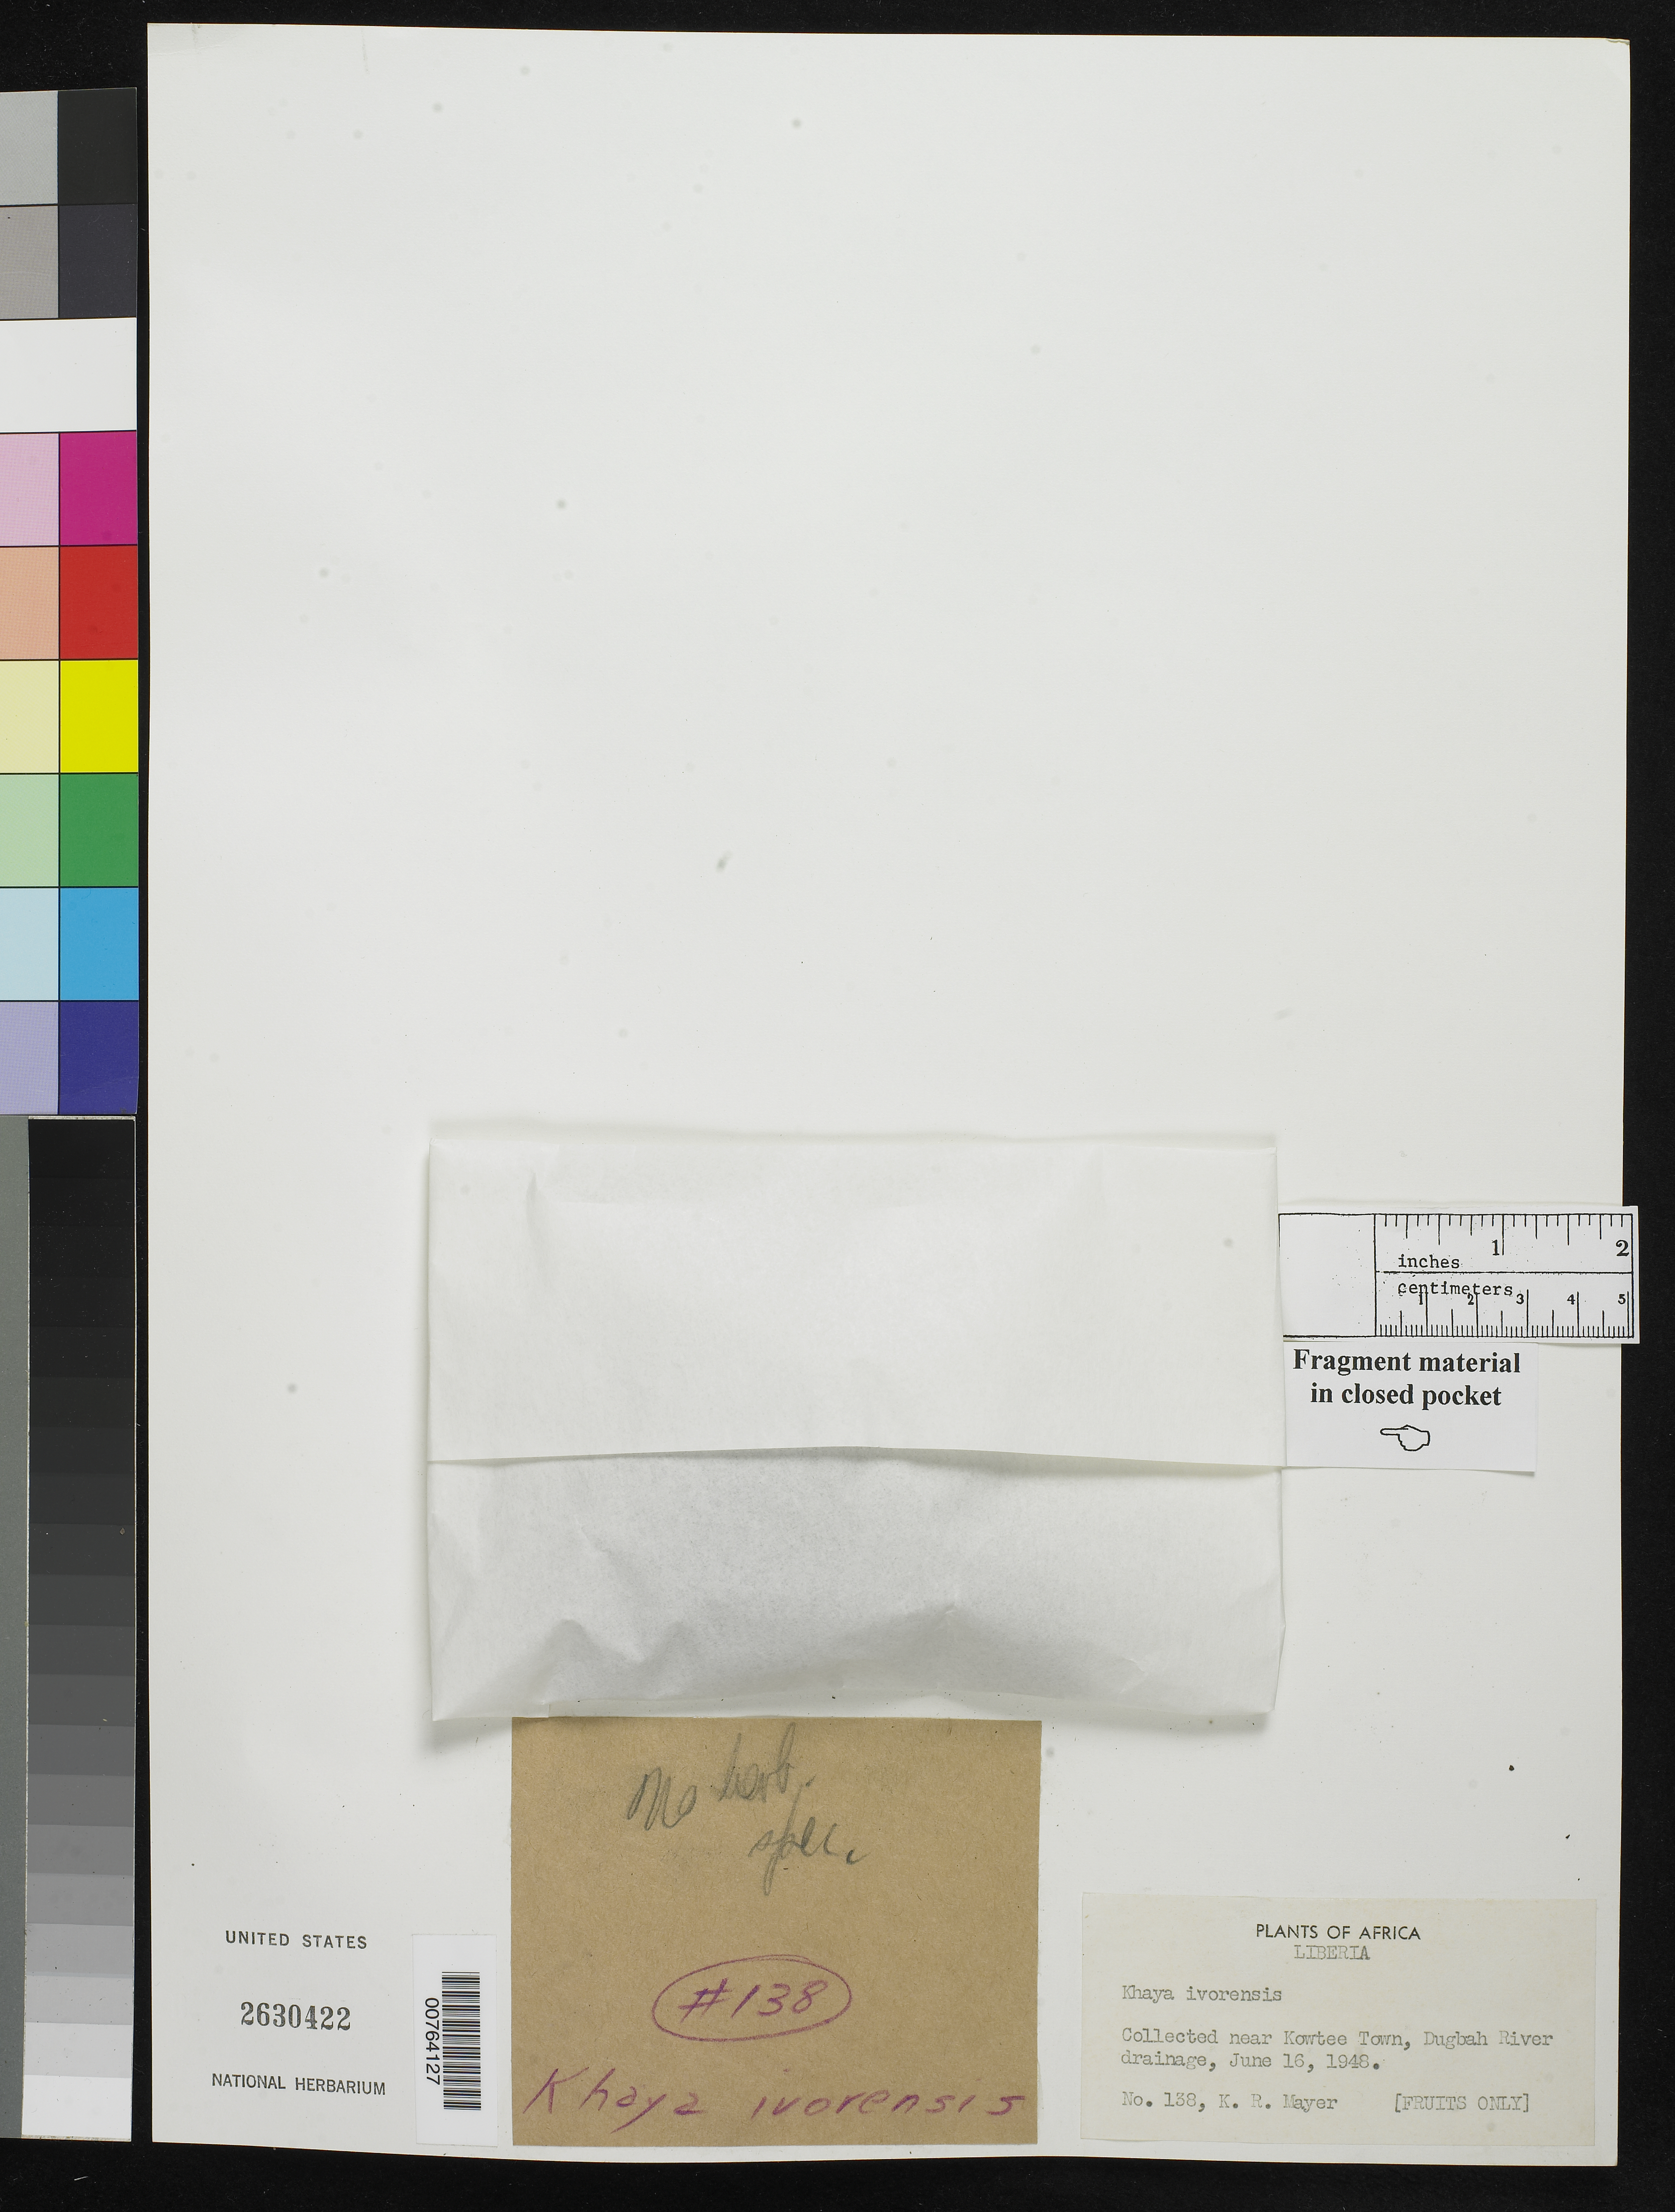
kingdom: Plantae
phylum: Tracheophyta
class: Magnoliopsida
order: Sapindales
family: Meliaceae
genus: Khaya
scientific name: Khaya ivorensis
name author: A. Chev.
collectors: K. R. Mayer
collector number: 138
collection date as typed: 16 Jun 1948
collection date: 1948-06-16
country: Liberia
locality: Dugbah River drainage, near Kowtee Town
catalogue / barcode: US 2630422